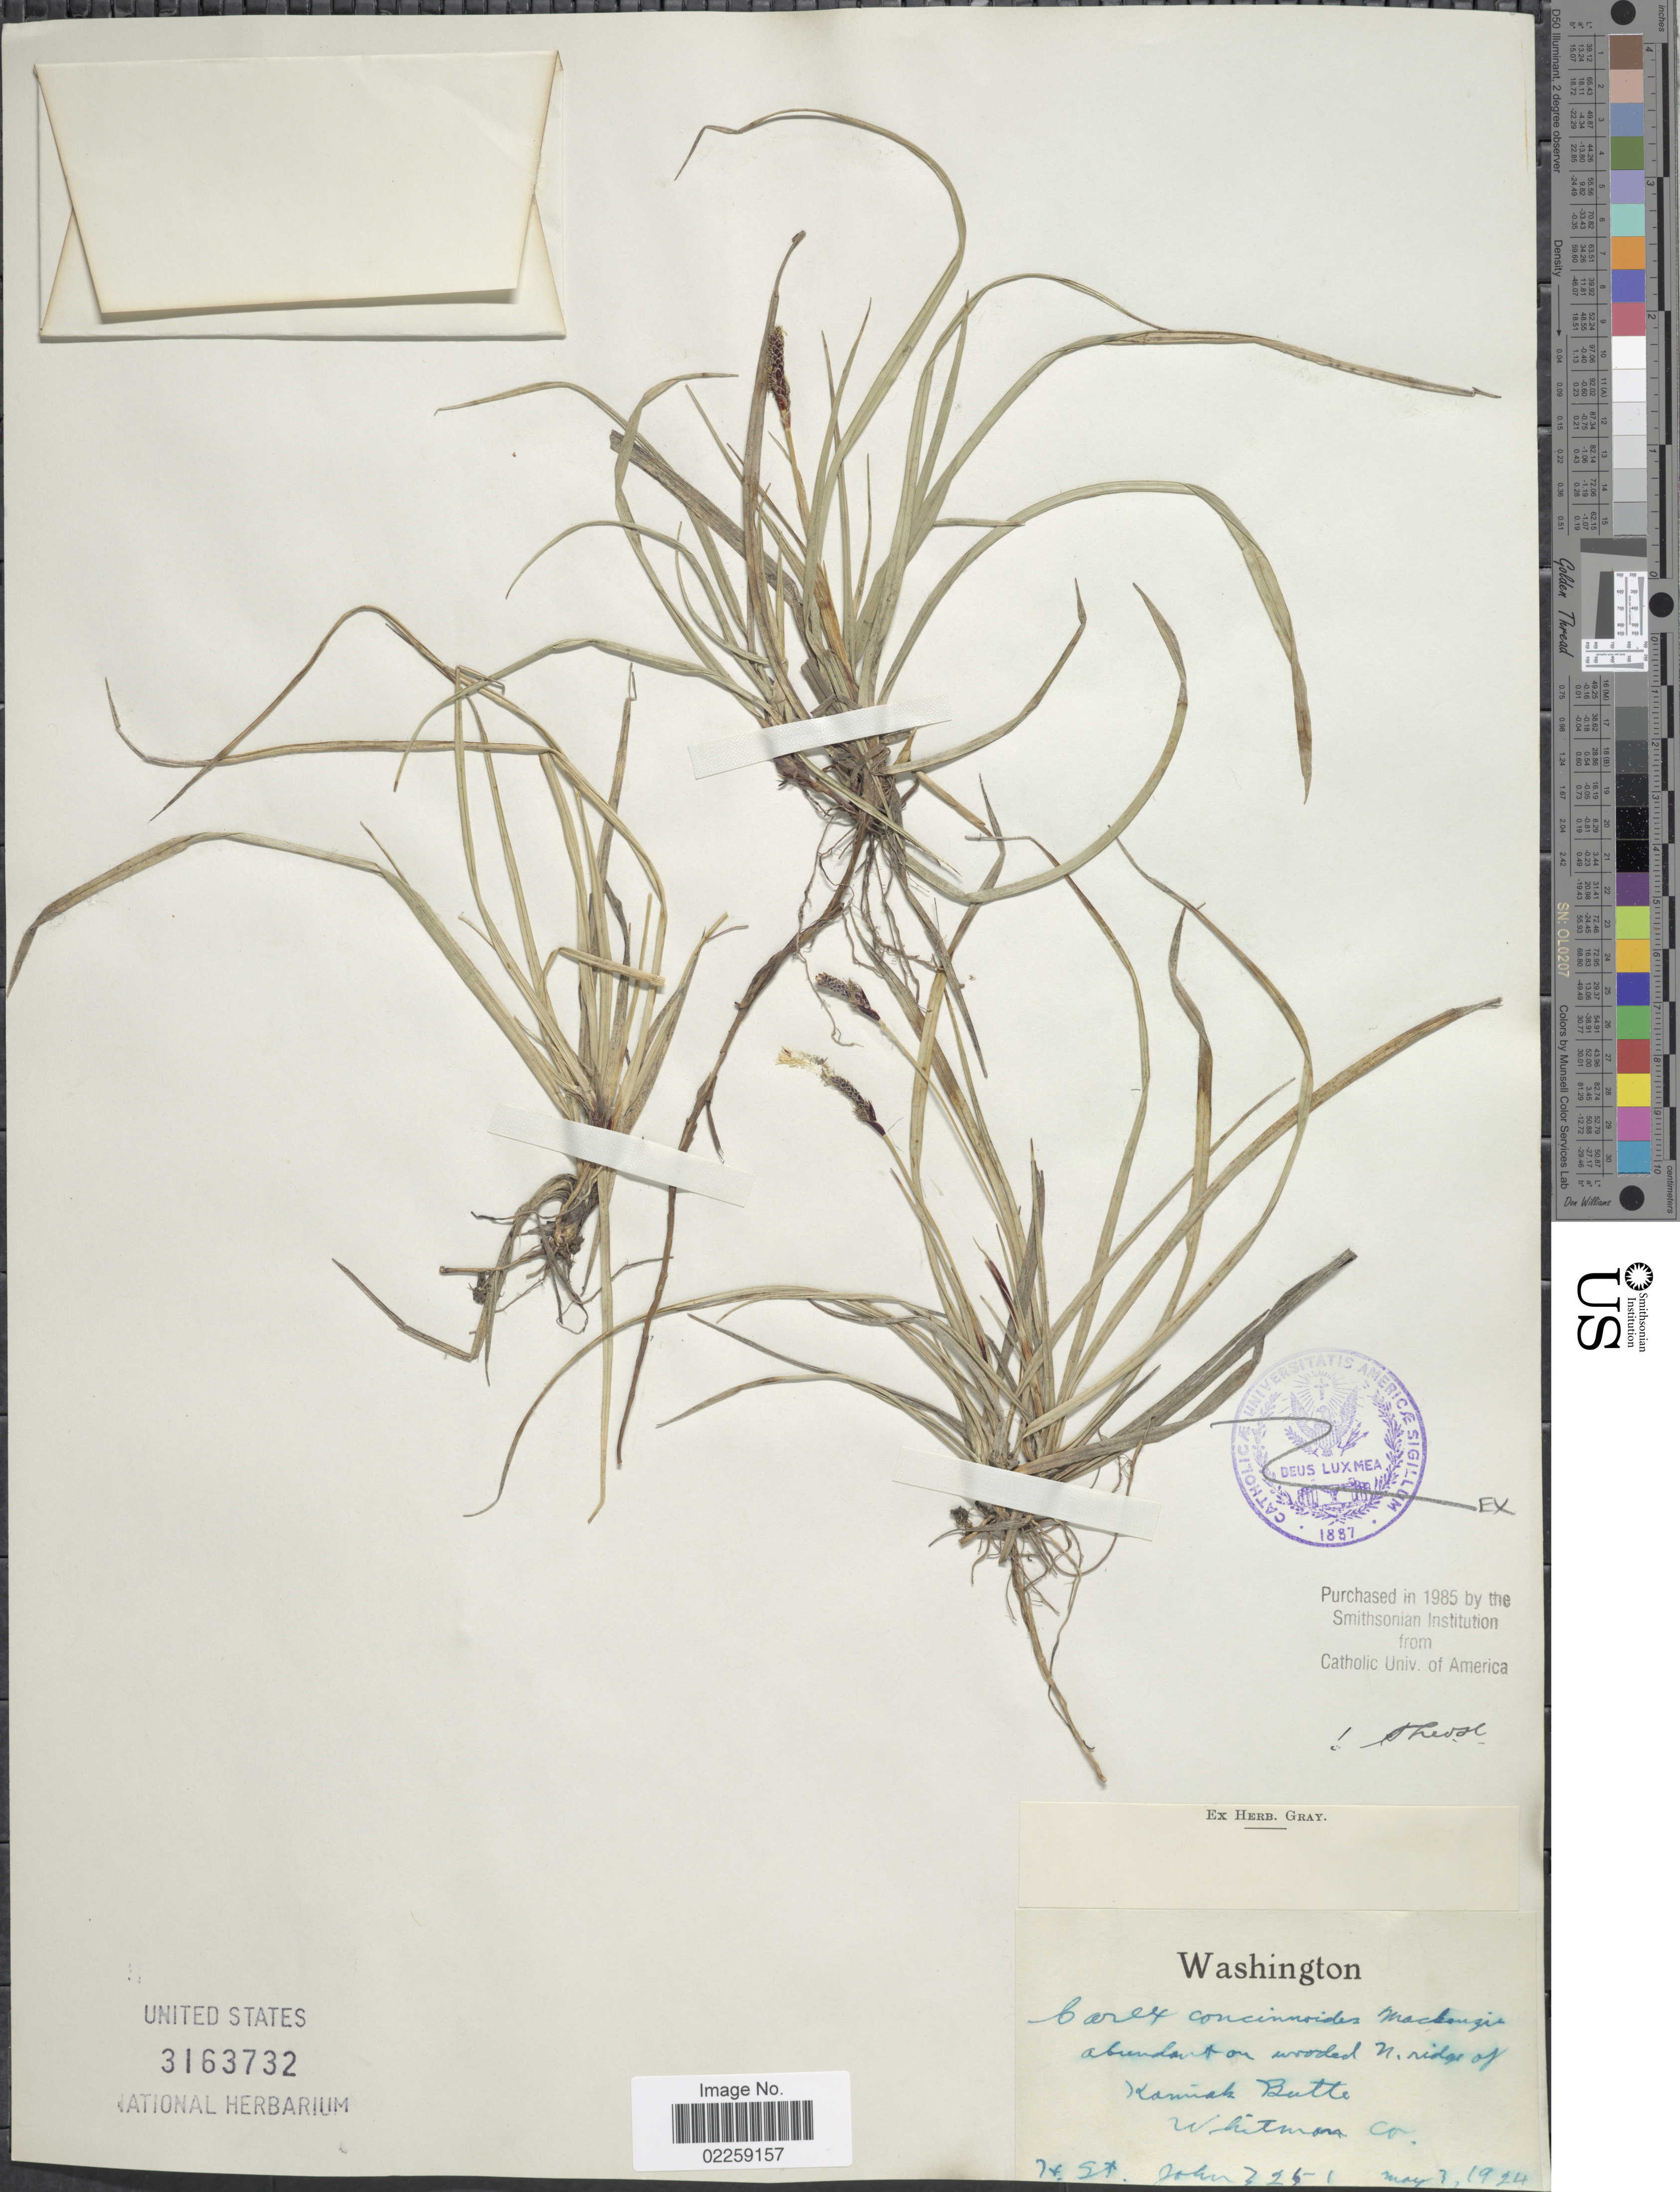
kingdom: Plantae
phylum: Tracheophyta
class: Liliopsida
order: Poales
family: Cyperaceae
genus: Carex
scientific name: Carex concinnoides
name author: Mack.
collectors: H. St. John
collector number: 325-1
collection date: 1924-05-03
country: United States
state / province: Washington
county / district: Whitman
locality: N. ridge of Kamick Butte, Whitman Co.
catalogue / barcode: US 3163732